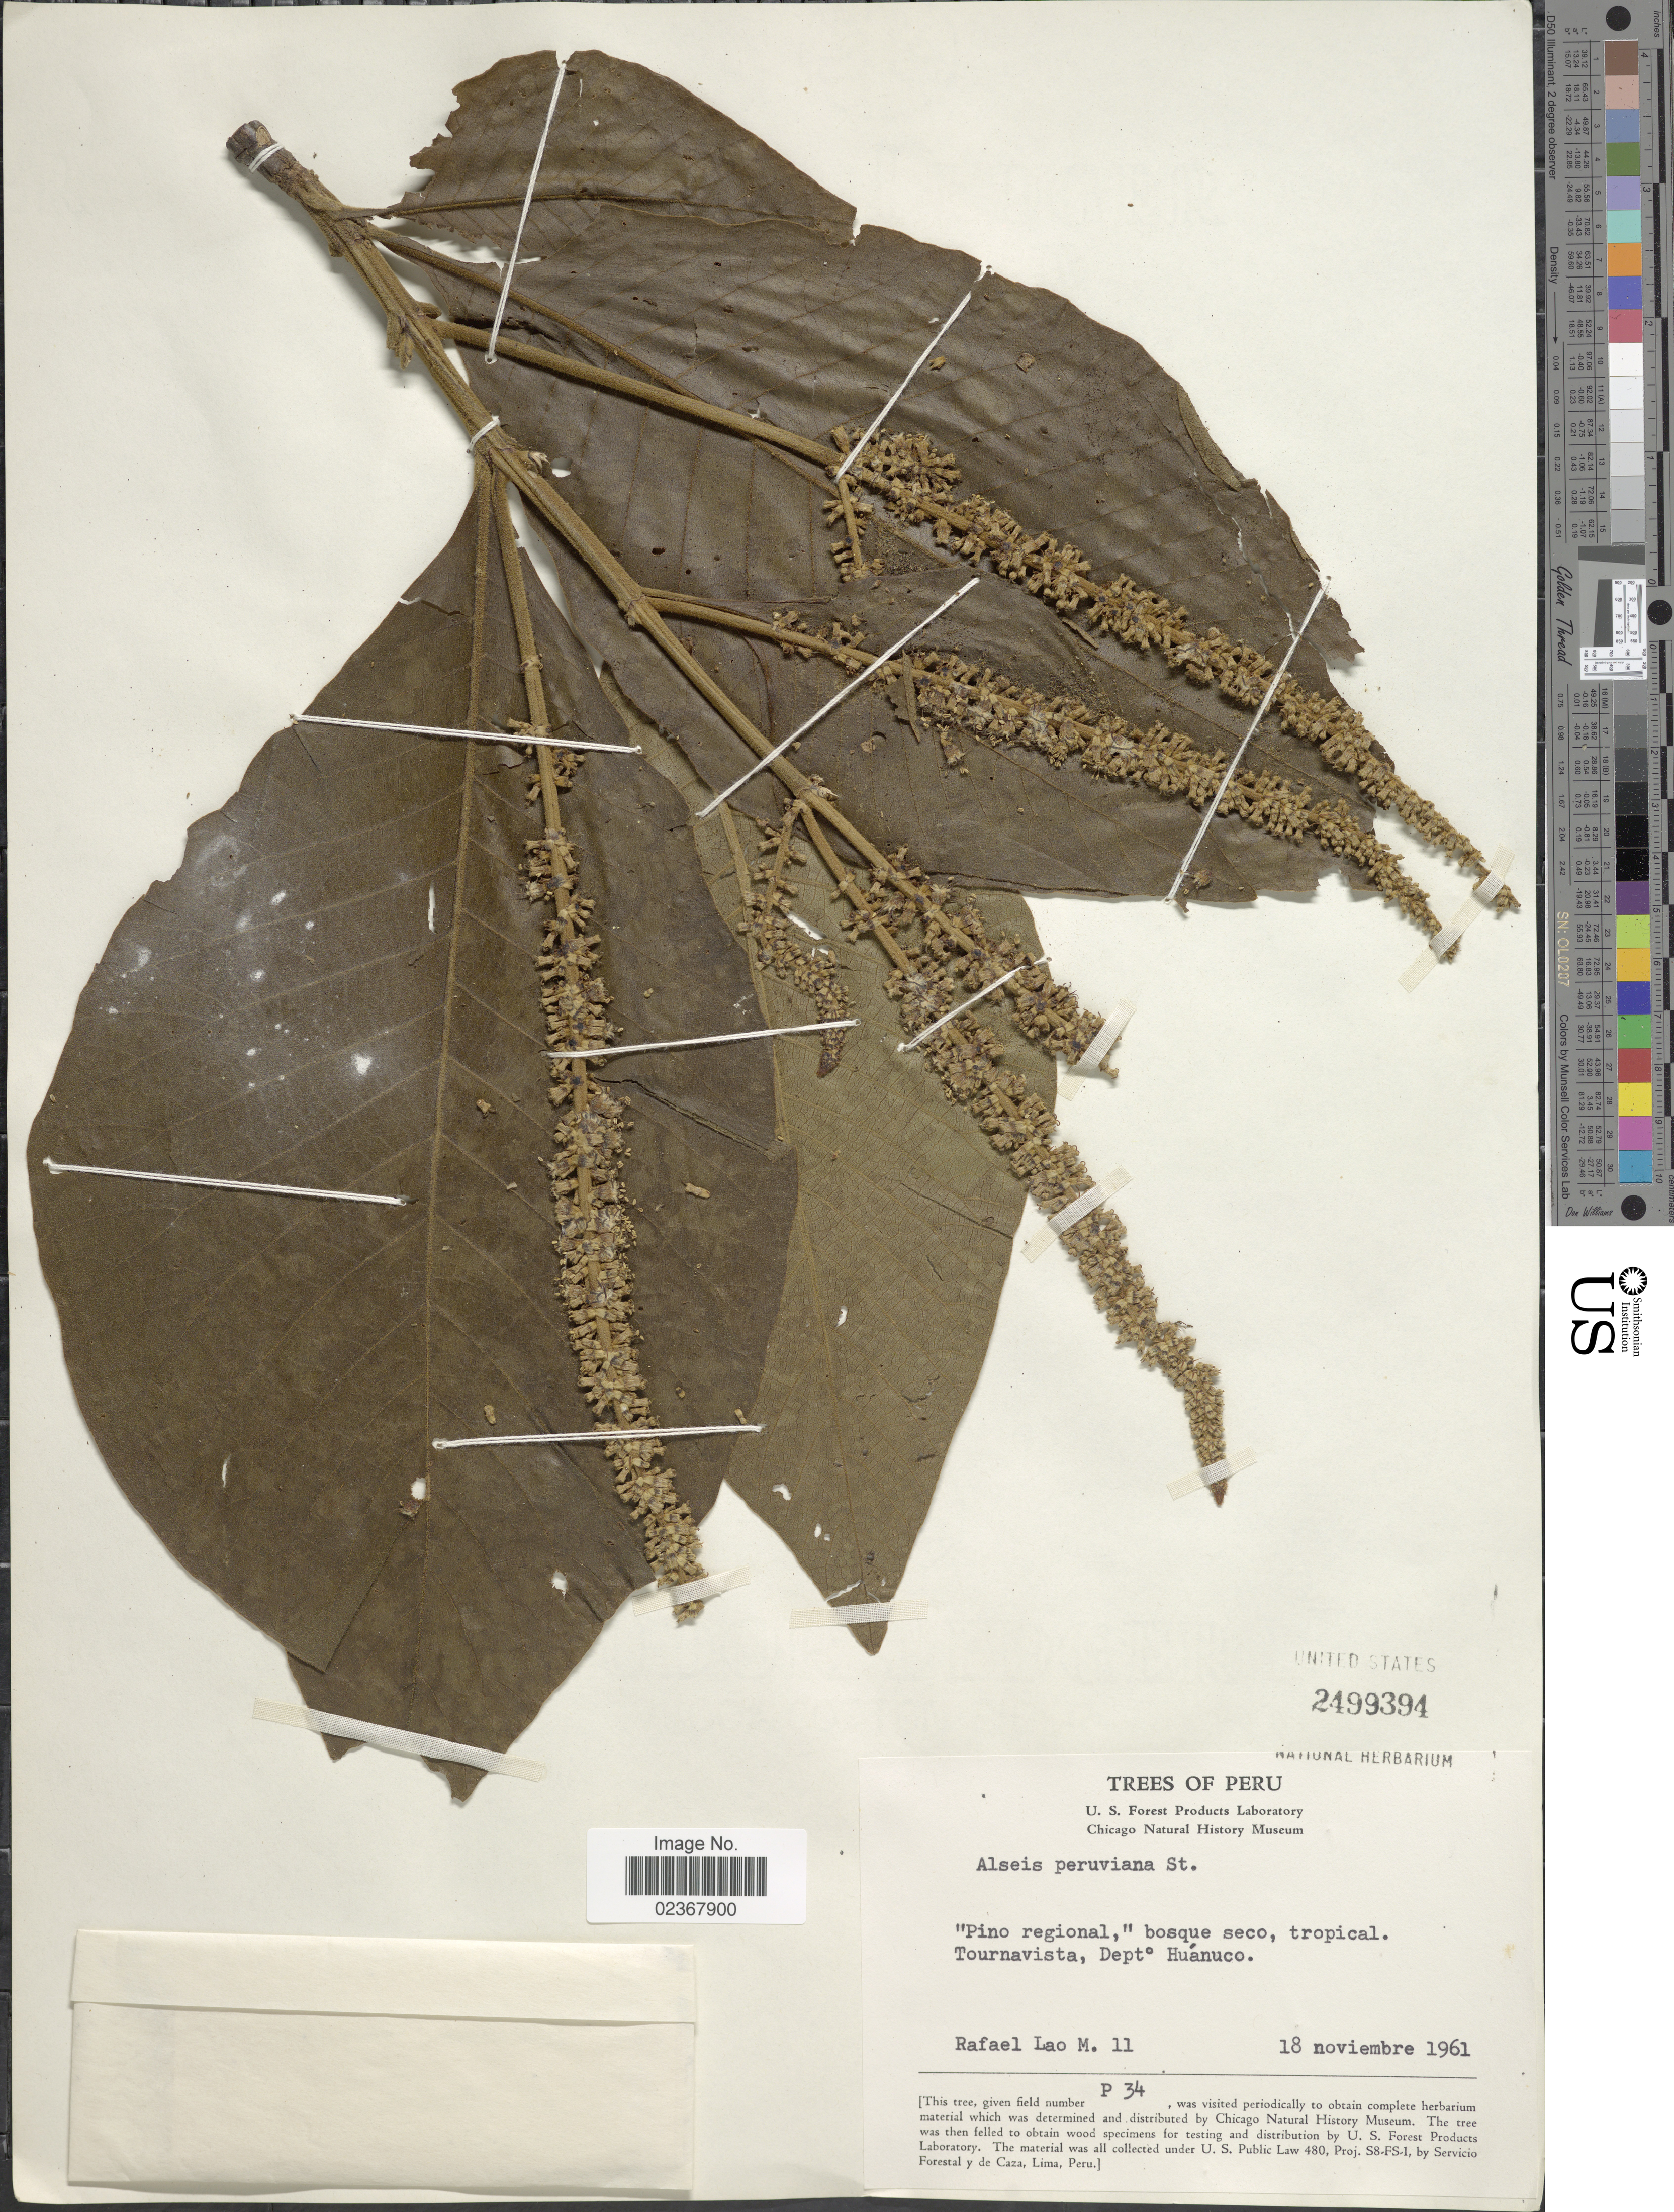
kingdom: Plantae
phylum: Tracheophyta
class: Magnoliopsida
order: Gentianales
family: Rubiaceae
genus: Alseis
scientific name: Alseis peruviana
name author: Standl.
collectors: R. Lao M.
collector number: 11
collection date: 1961-11-18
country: Peru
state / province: Huánuco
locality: Pino regional,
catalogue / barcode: US 2499394